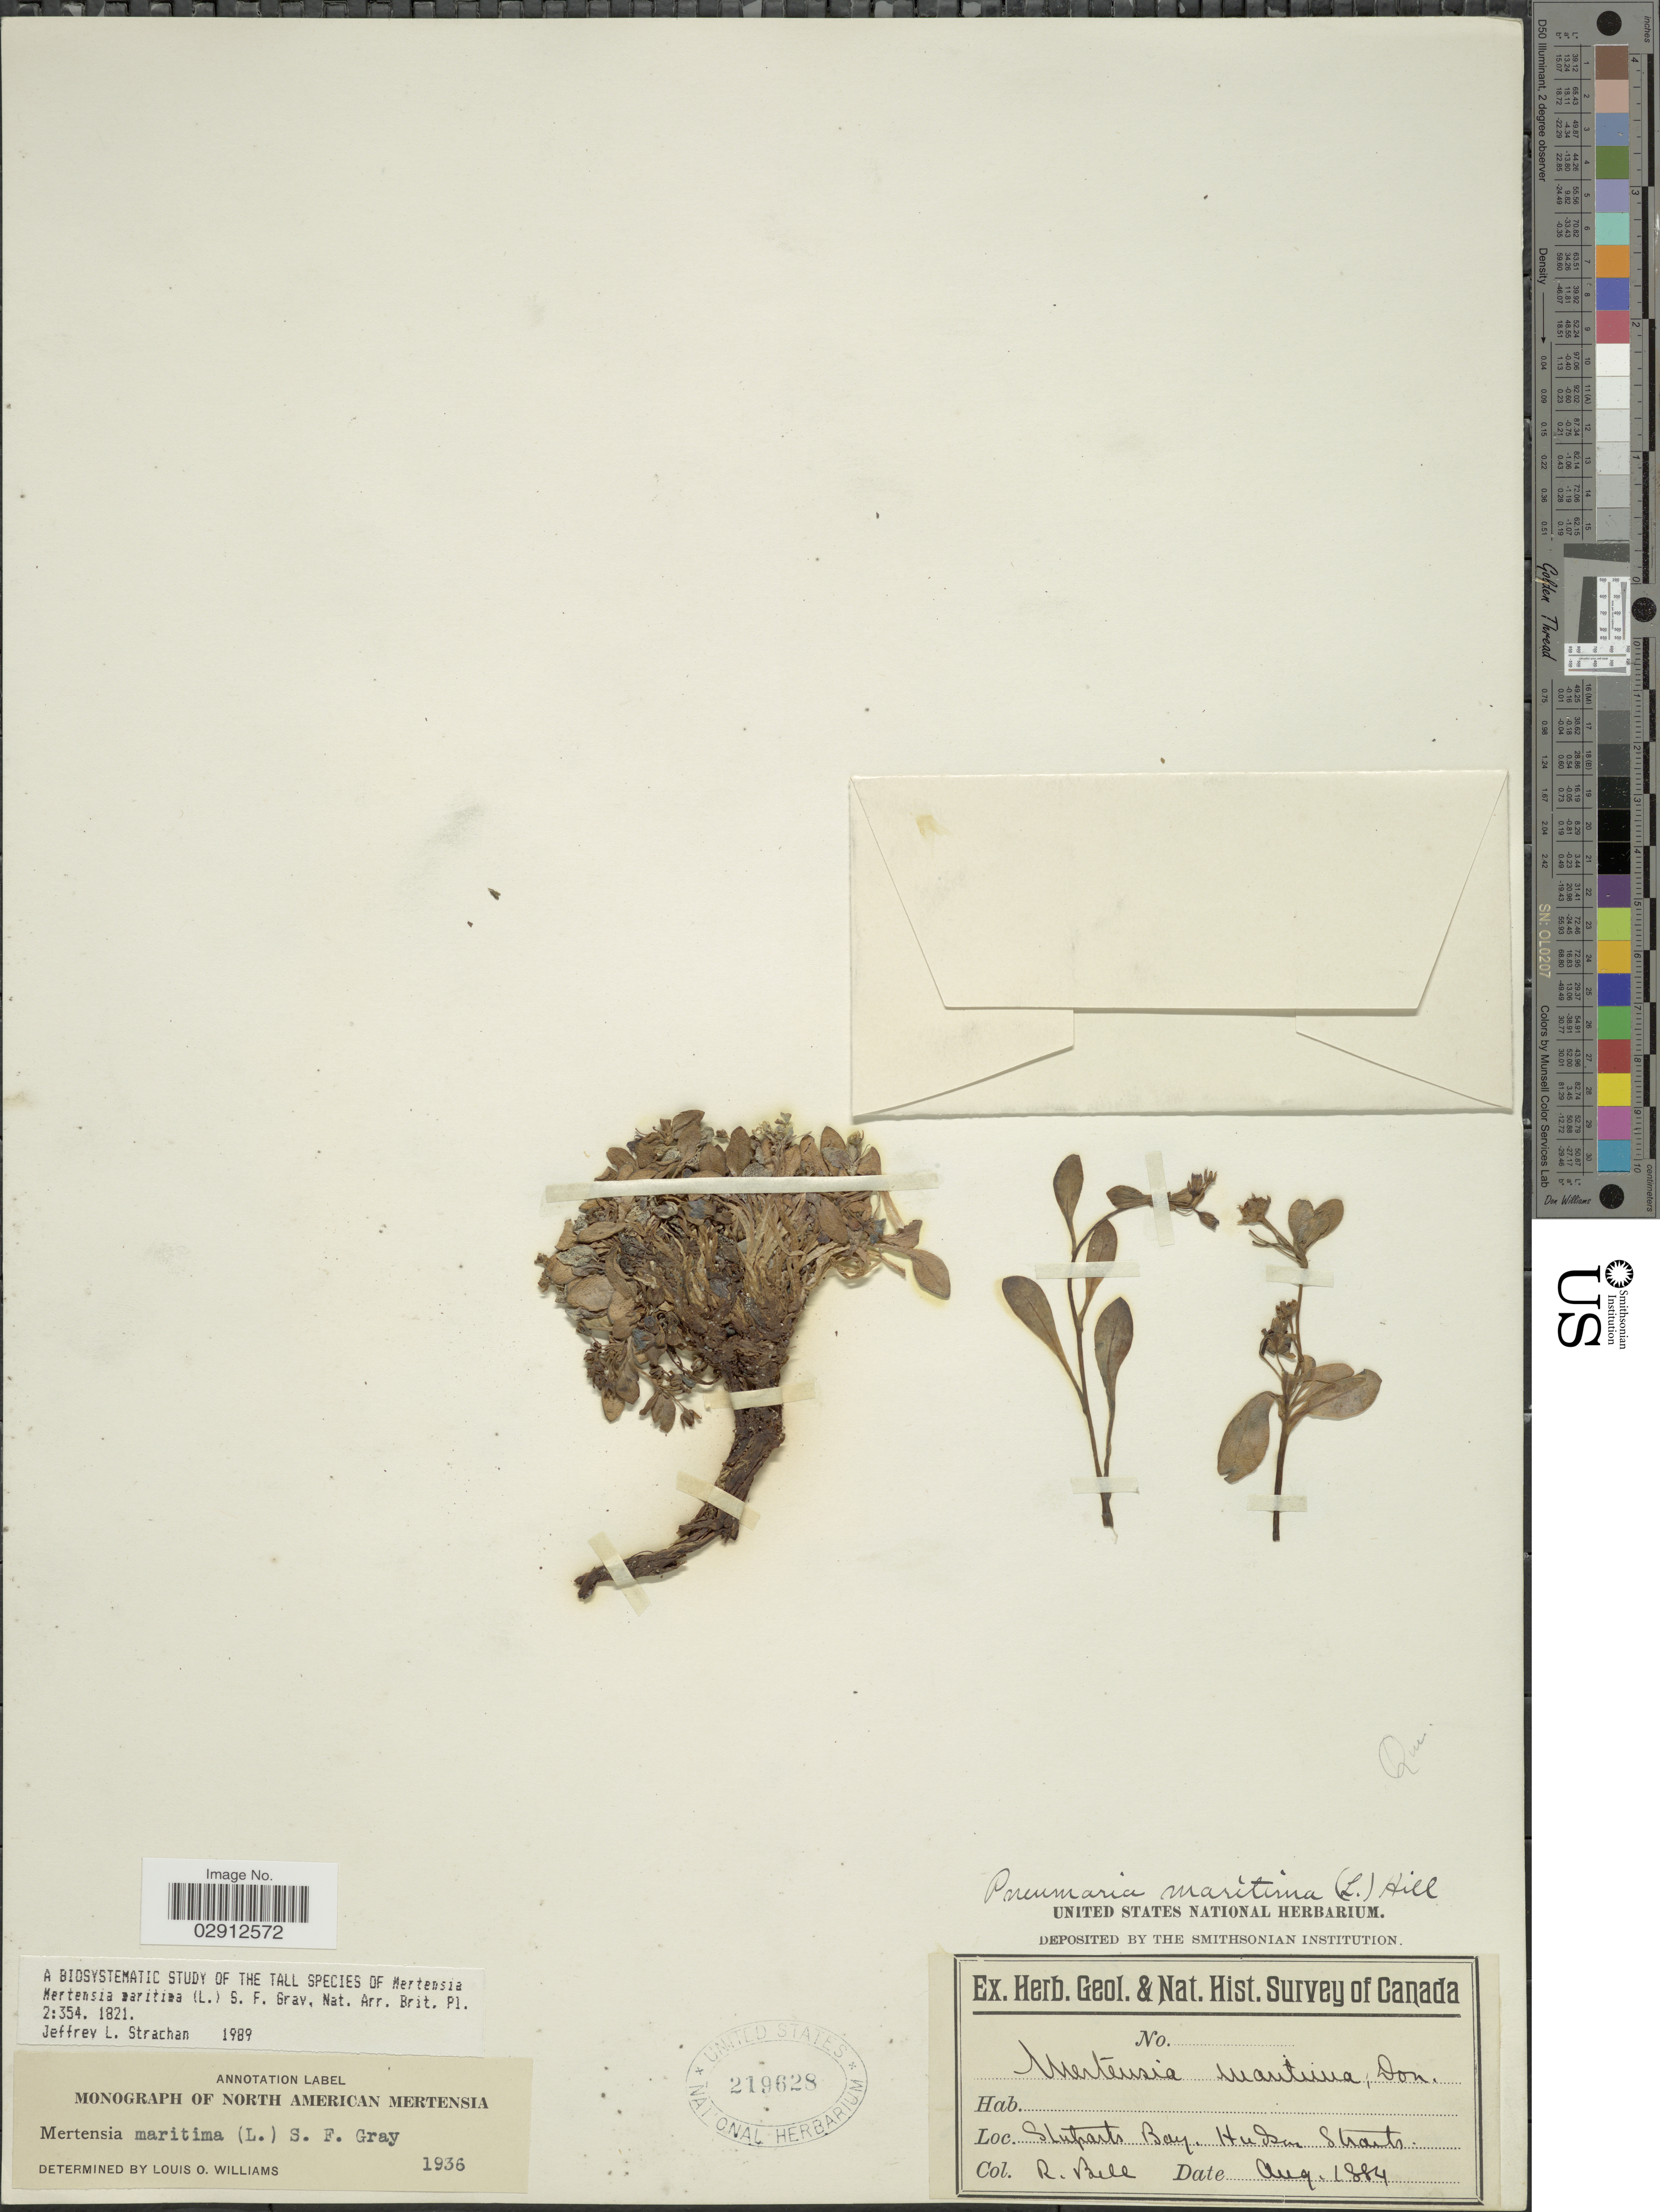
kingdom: Plantae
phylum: Tracheophyta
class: Magnoliopsida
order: Boraginales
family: Boraginaceae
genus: Mertensia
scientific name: Mertensia maritima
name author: (L.) S.F. Gray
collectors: C. R. Bell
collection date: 1884-08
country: Canada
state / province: Quebec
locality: Stuparts Bay, Hudson Straits.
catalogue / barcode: US 219628